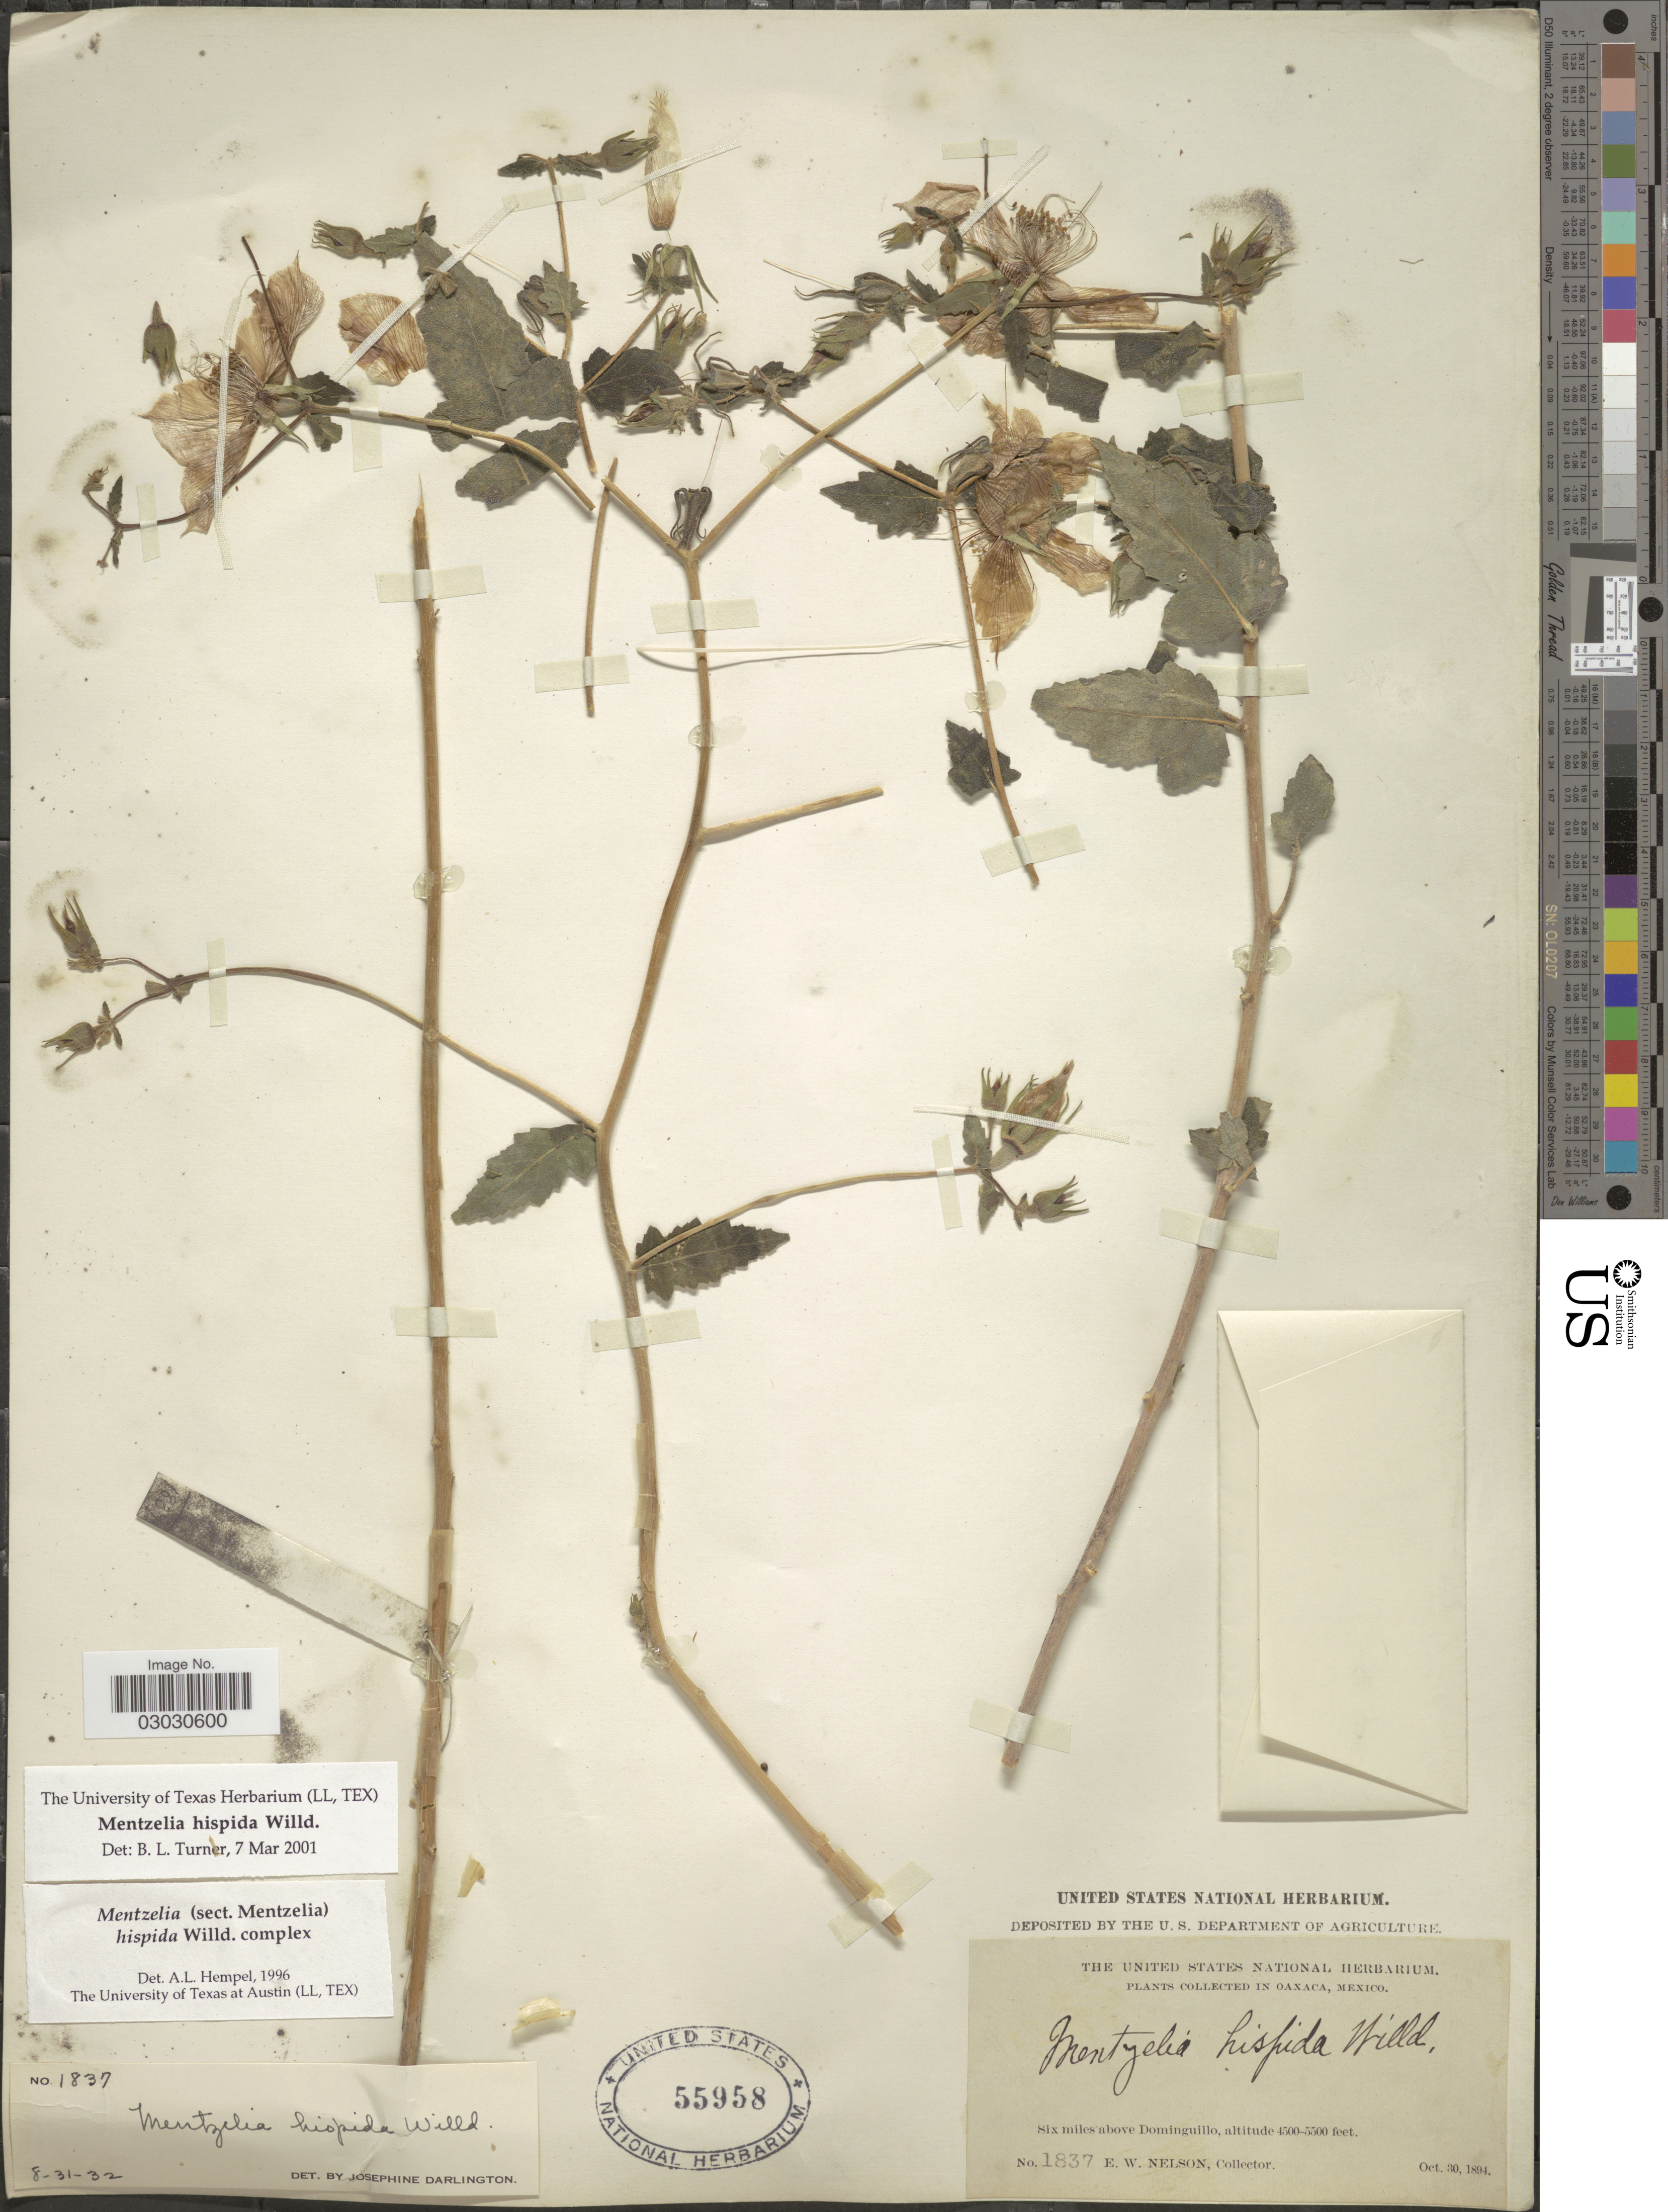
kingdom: Plantae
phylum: Tracheophyta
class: Magnoliopsida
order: Cornales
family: Loasaceae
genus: Mentzelia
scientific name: Mentzelia hispida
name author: Willd.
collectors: E. W. Nelson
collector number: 1837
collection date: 1894-10-30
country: Mexico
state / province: Oaxaca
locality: Six miles above Dominguillo.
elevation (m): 1372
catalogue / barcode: US 55958